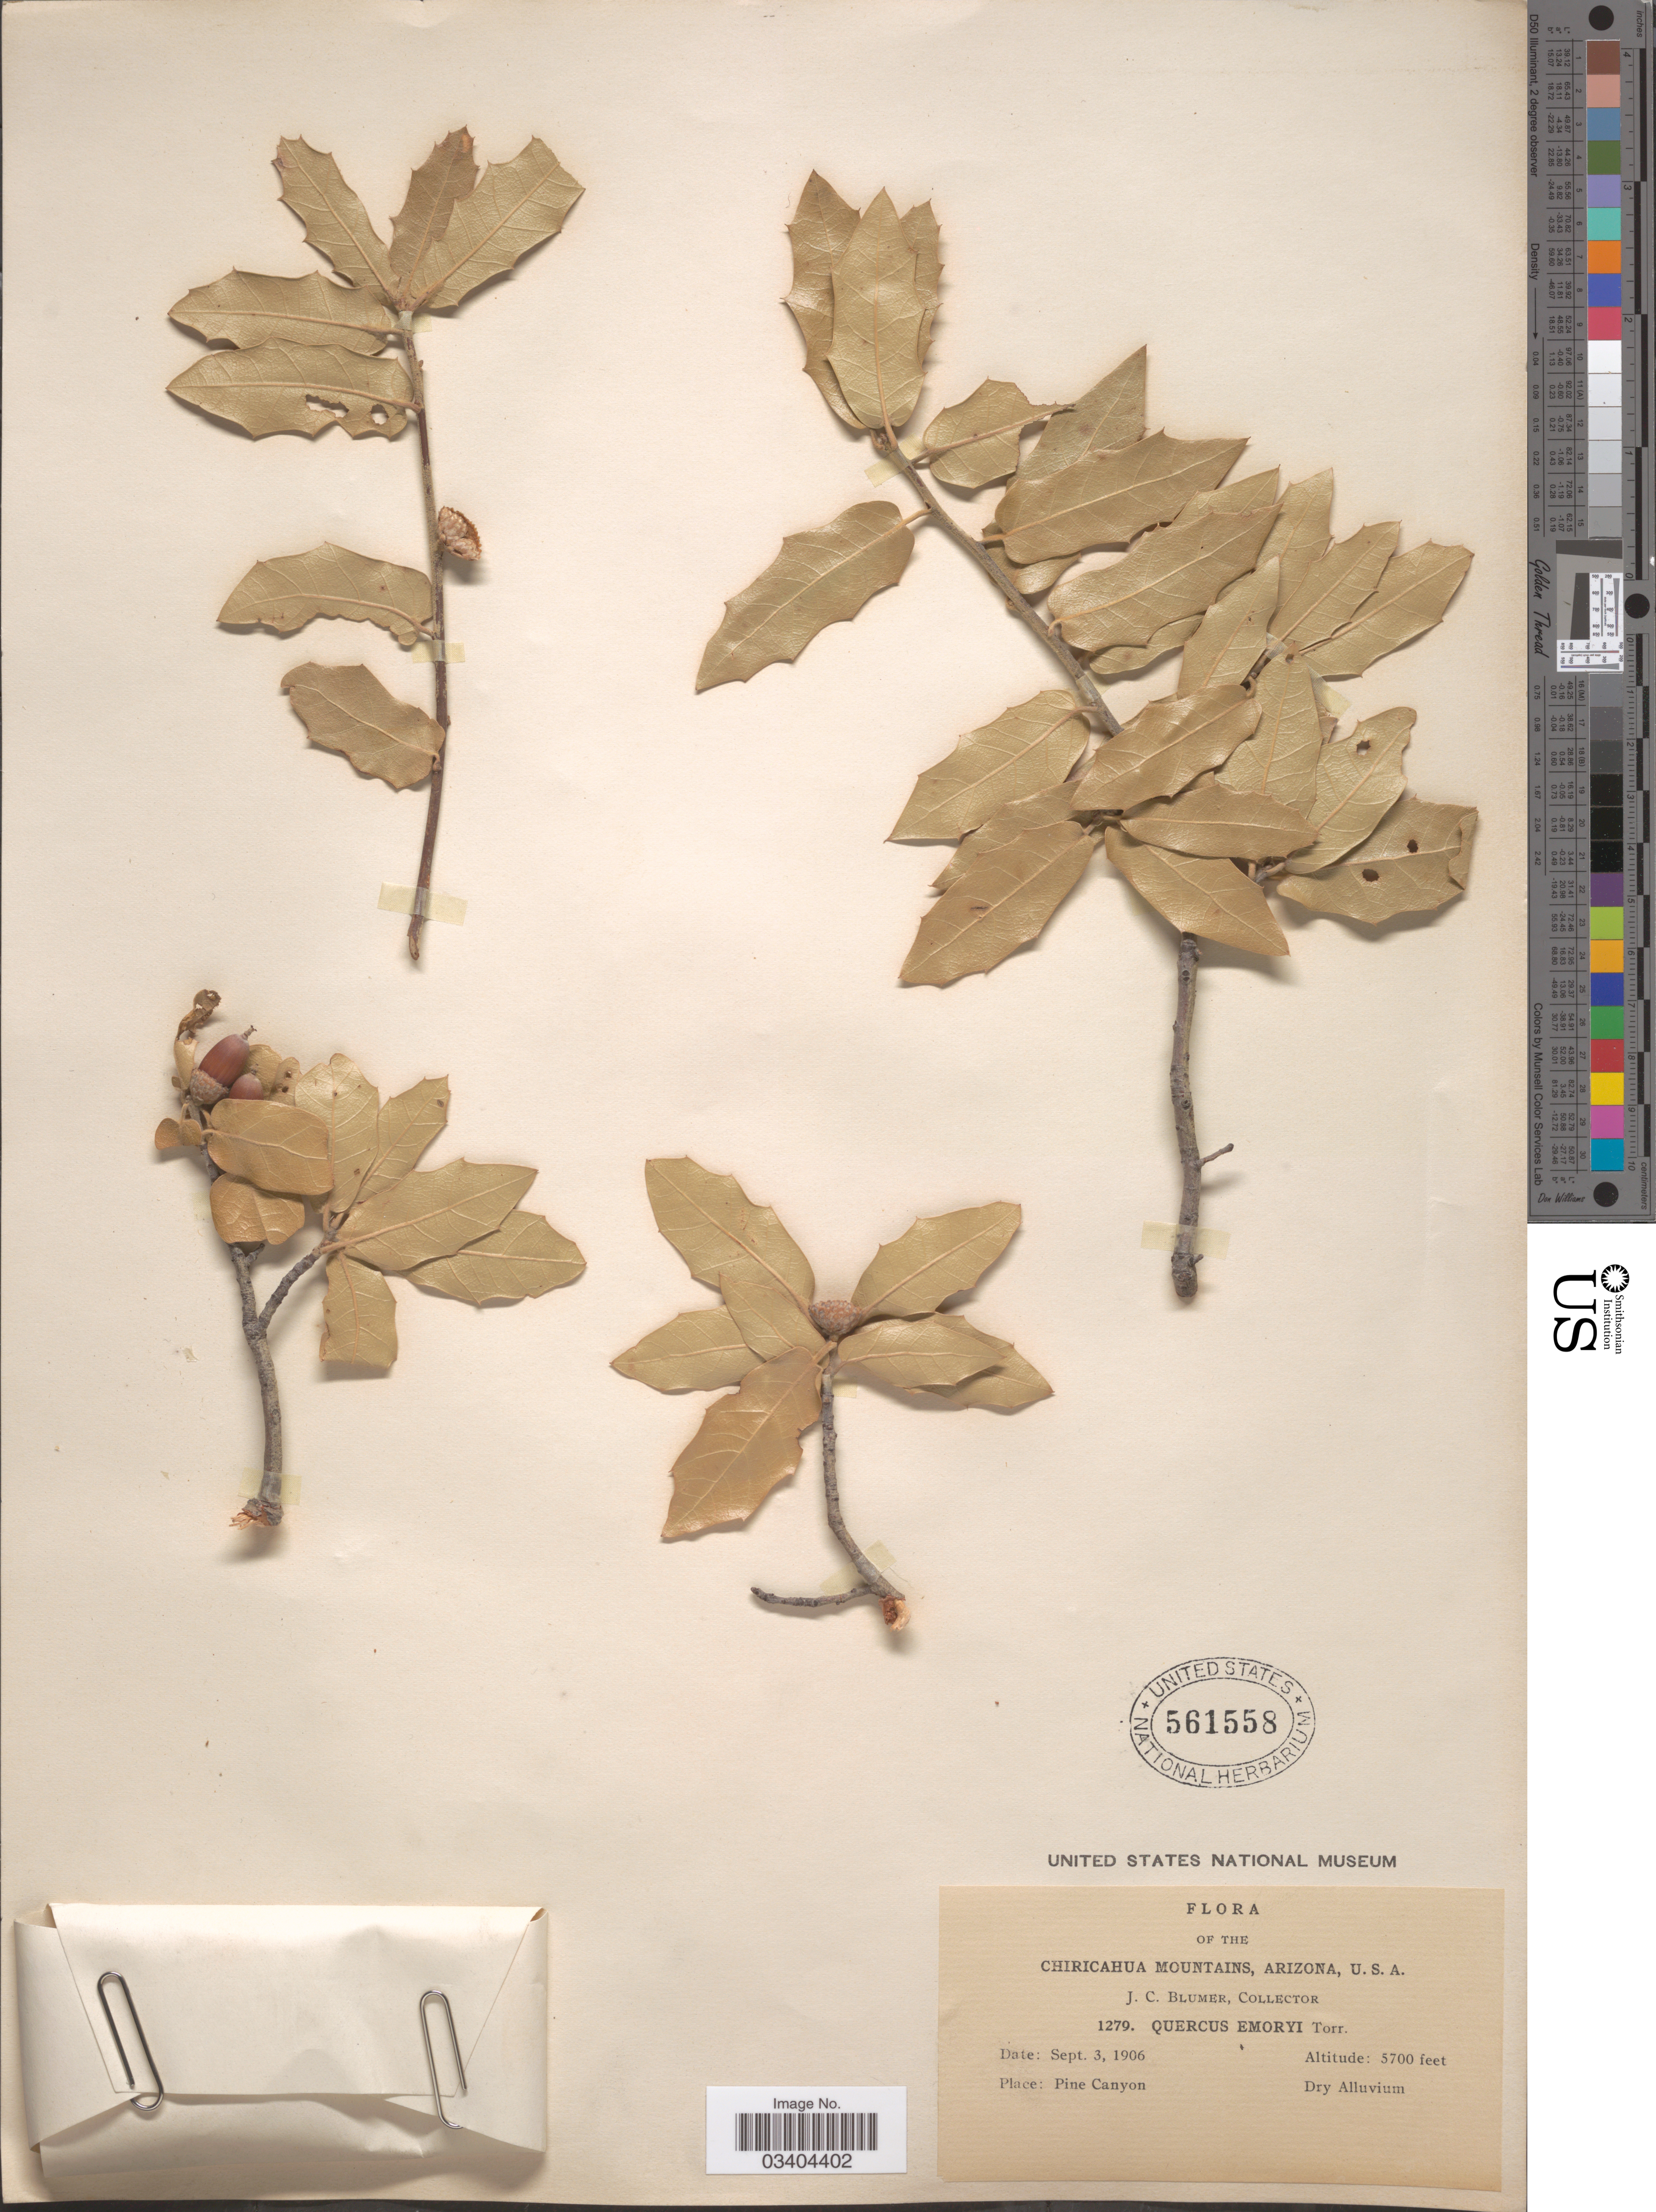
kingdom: Plantae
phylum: Tracheophyta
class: Magnoliopsida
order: Fagales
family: Fagaceae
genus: Quercus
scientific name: Quercus emoryi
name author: Torr. in Emory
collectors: J. C. Blumer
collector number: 1279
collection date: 1906-09-03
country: United States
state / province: Arizona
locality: The Chiricahua Mountains, Place: Pine Canyon.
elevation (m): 1737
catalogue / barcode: US 561558